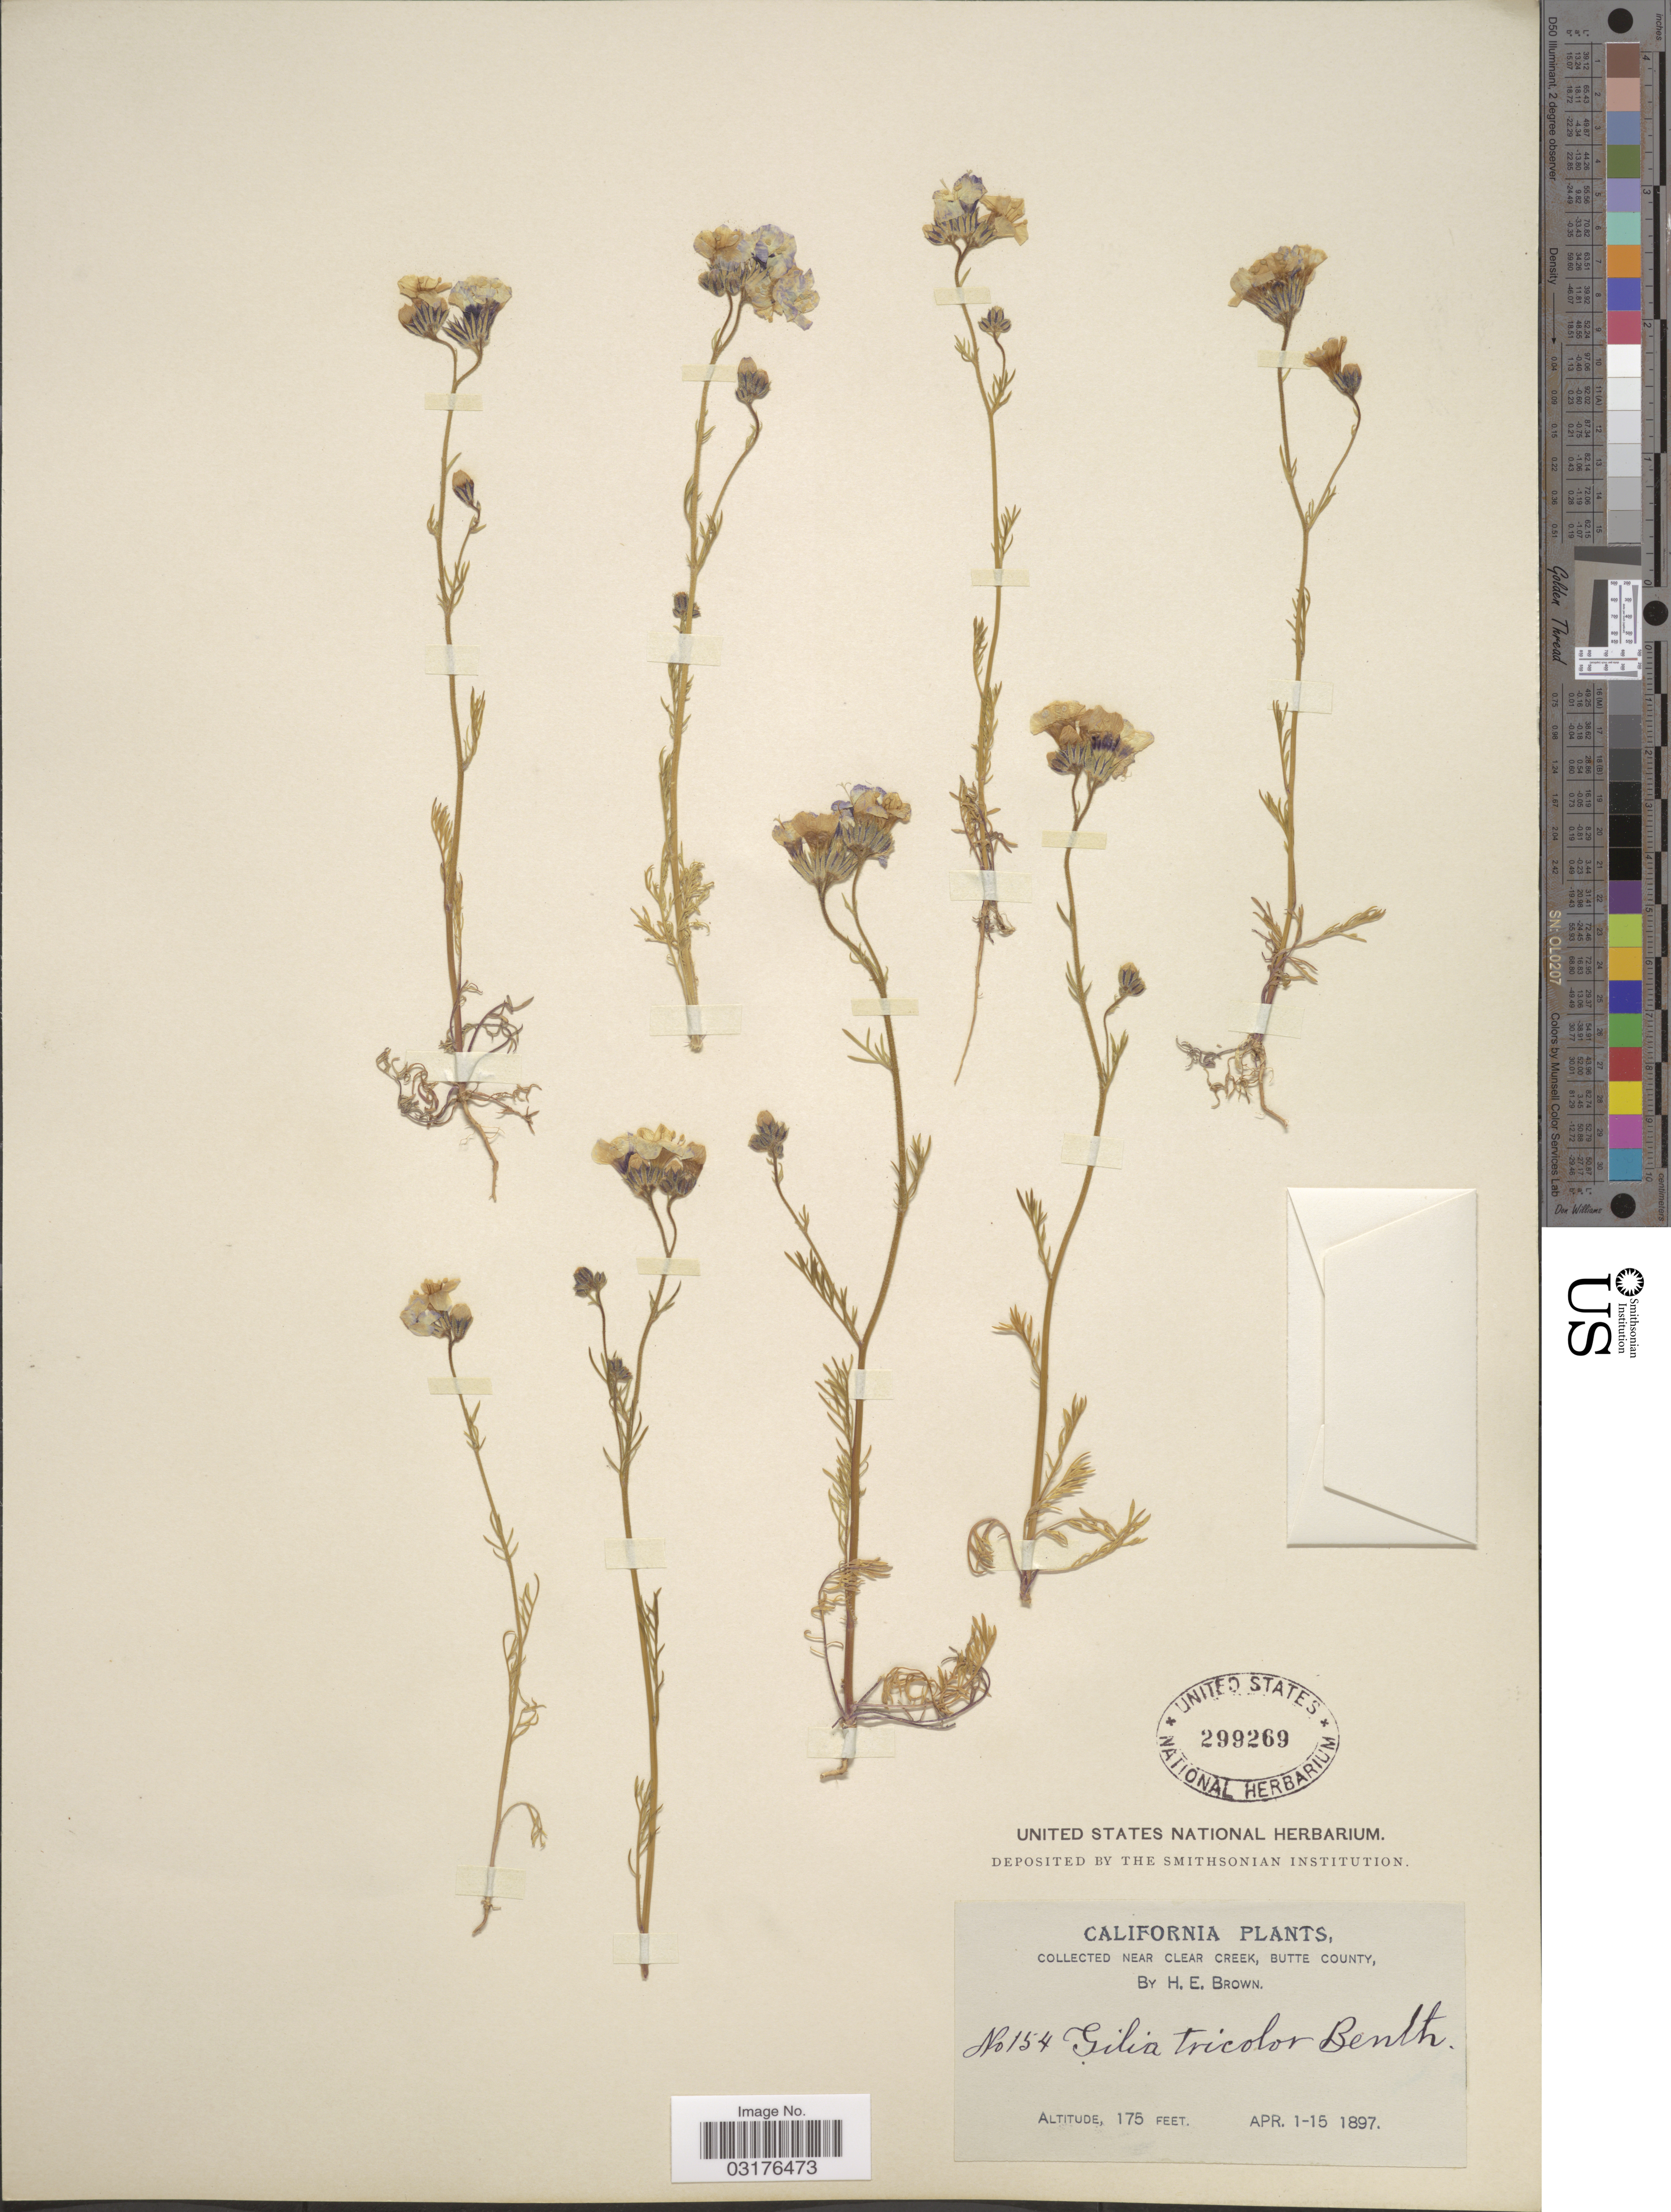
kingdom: Plantae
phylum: Tracheophyta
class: Magnoliopsida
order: Ericales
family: Polemoniaceae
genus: Gilia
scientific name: Gilia tricolor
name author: Benth.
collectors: H. E. Brown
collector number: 154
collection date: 1897-04-01/1897-04-15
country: United States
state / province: California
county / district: Butte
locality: Near Clear Creek, Butte County.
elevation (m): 53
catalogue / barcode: US 299269